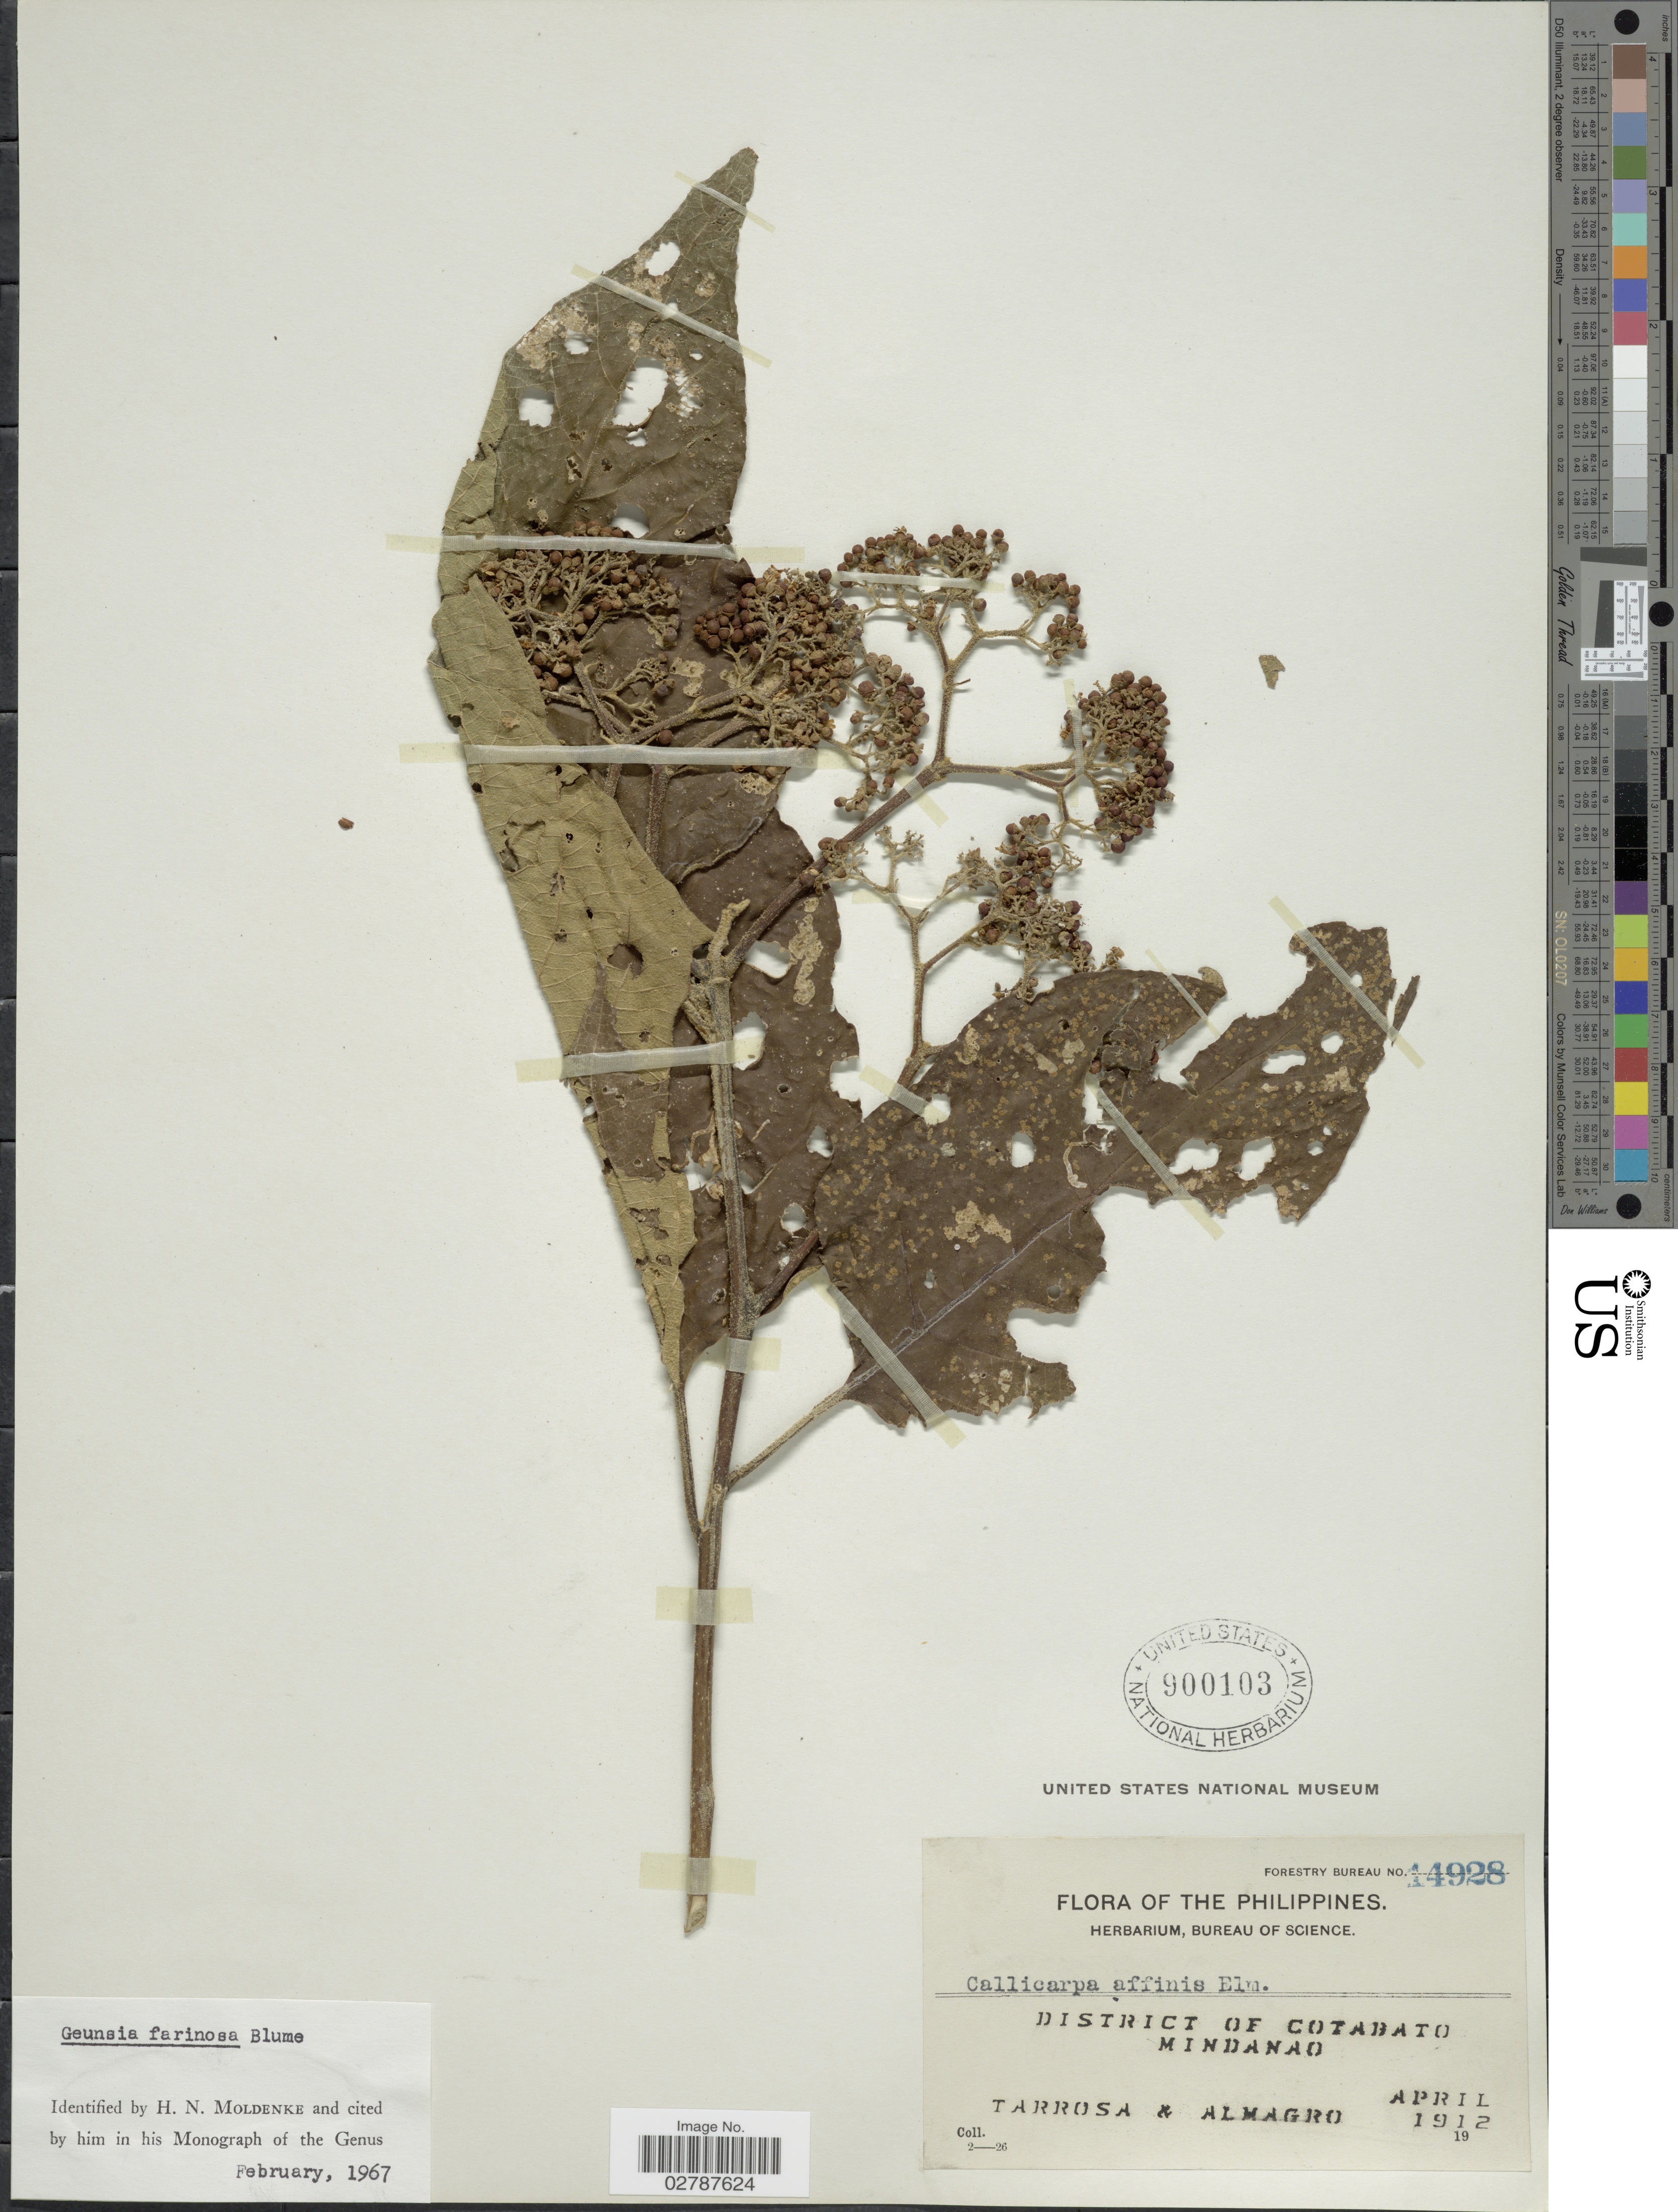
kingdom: Plantae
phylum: Tracheophyta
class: Magnoliopsida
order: Lamiales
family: Lamiaceae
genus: Callicarpa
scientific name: Callicarpa farinosa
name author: Roxb. ex C.B. Clarke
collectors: V. Tarrosa & -. Almagro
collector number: Forestry Bureau14928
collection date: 1912-04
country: Philippines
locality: District of Cotabato. Mindanao.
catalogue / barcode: US 900103